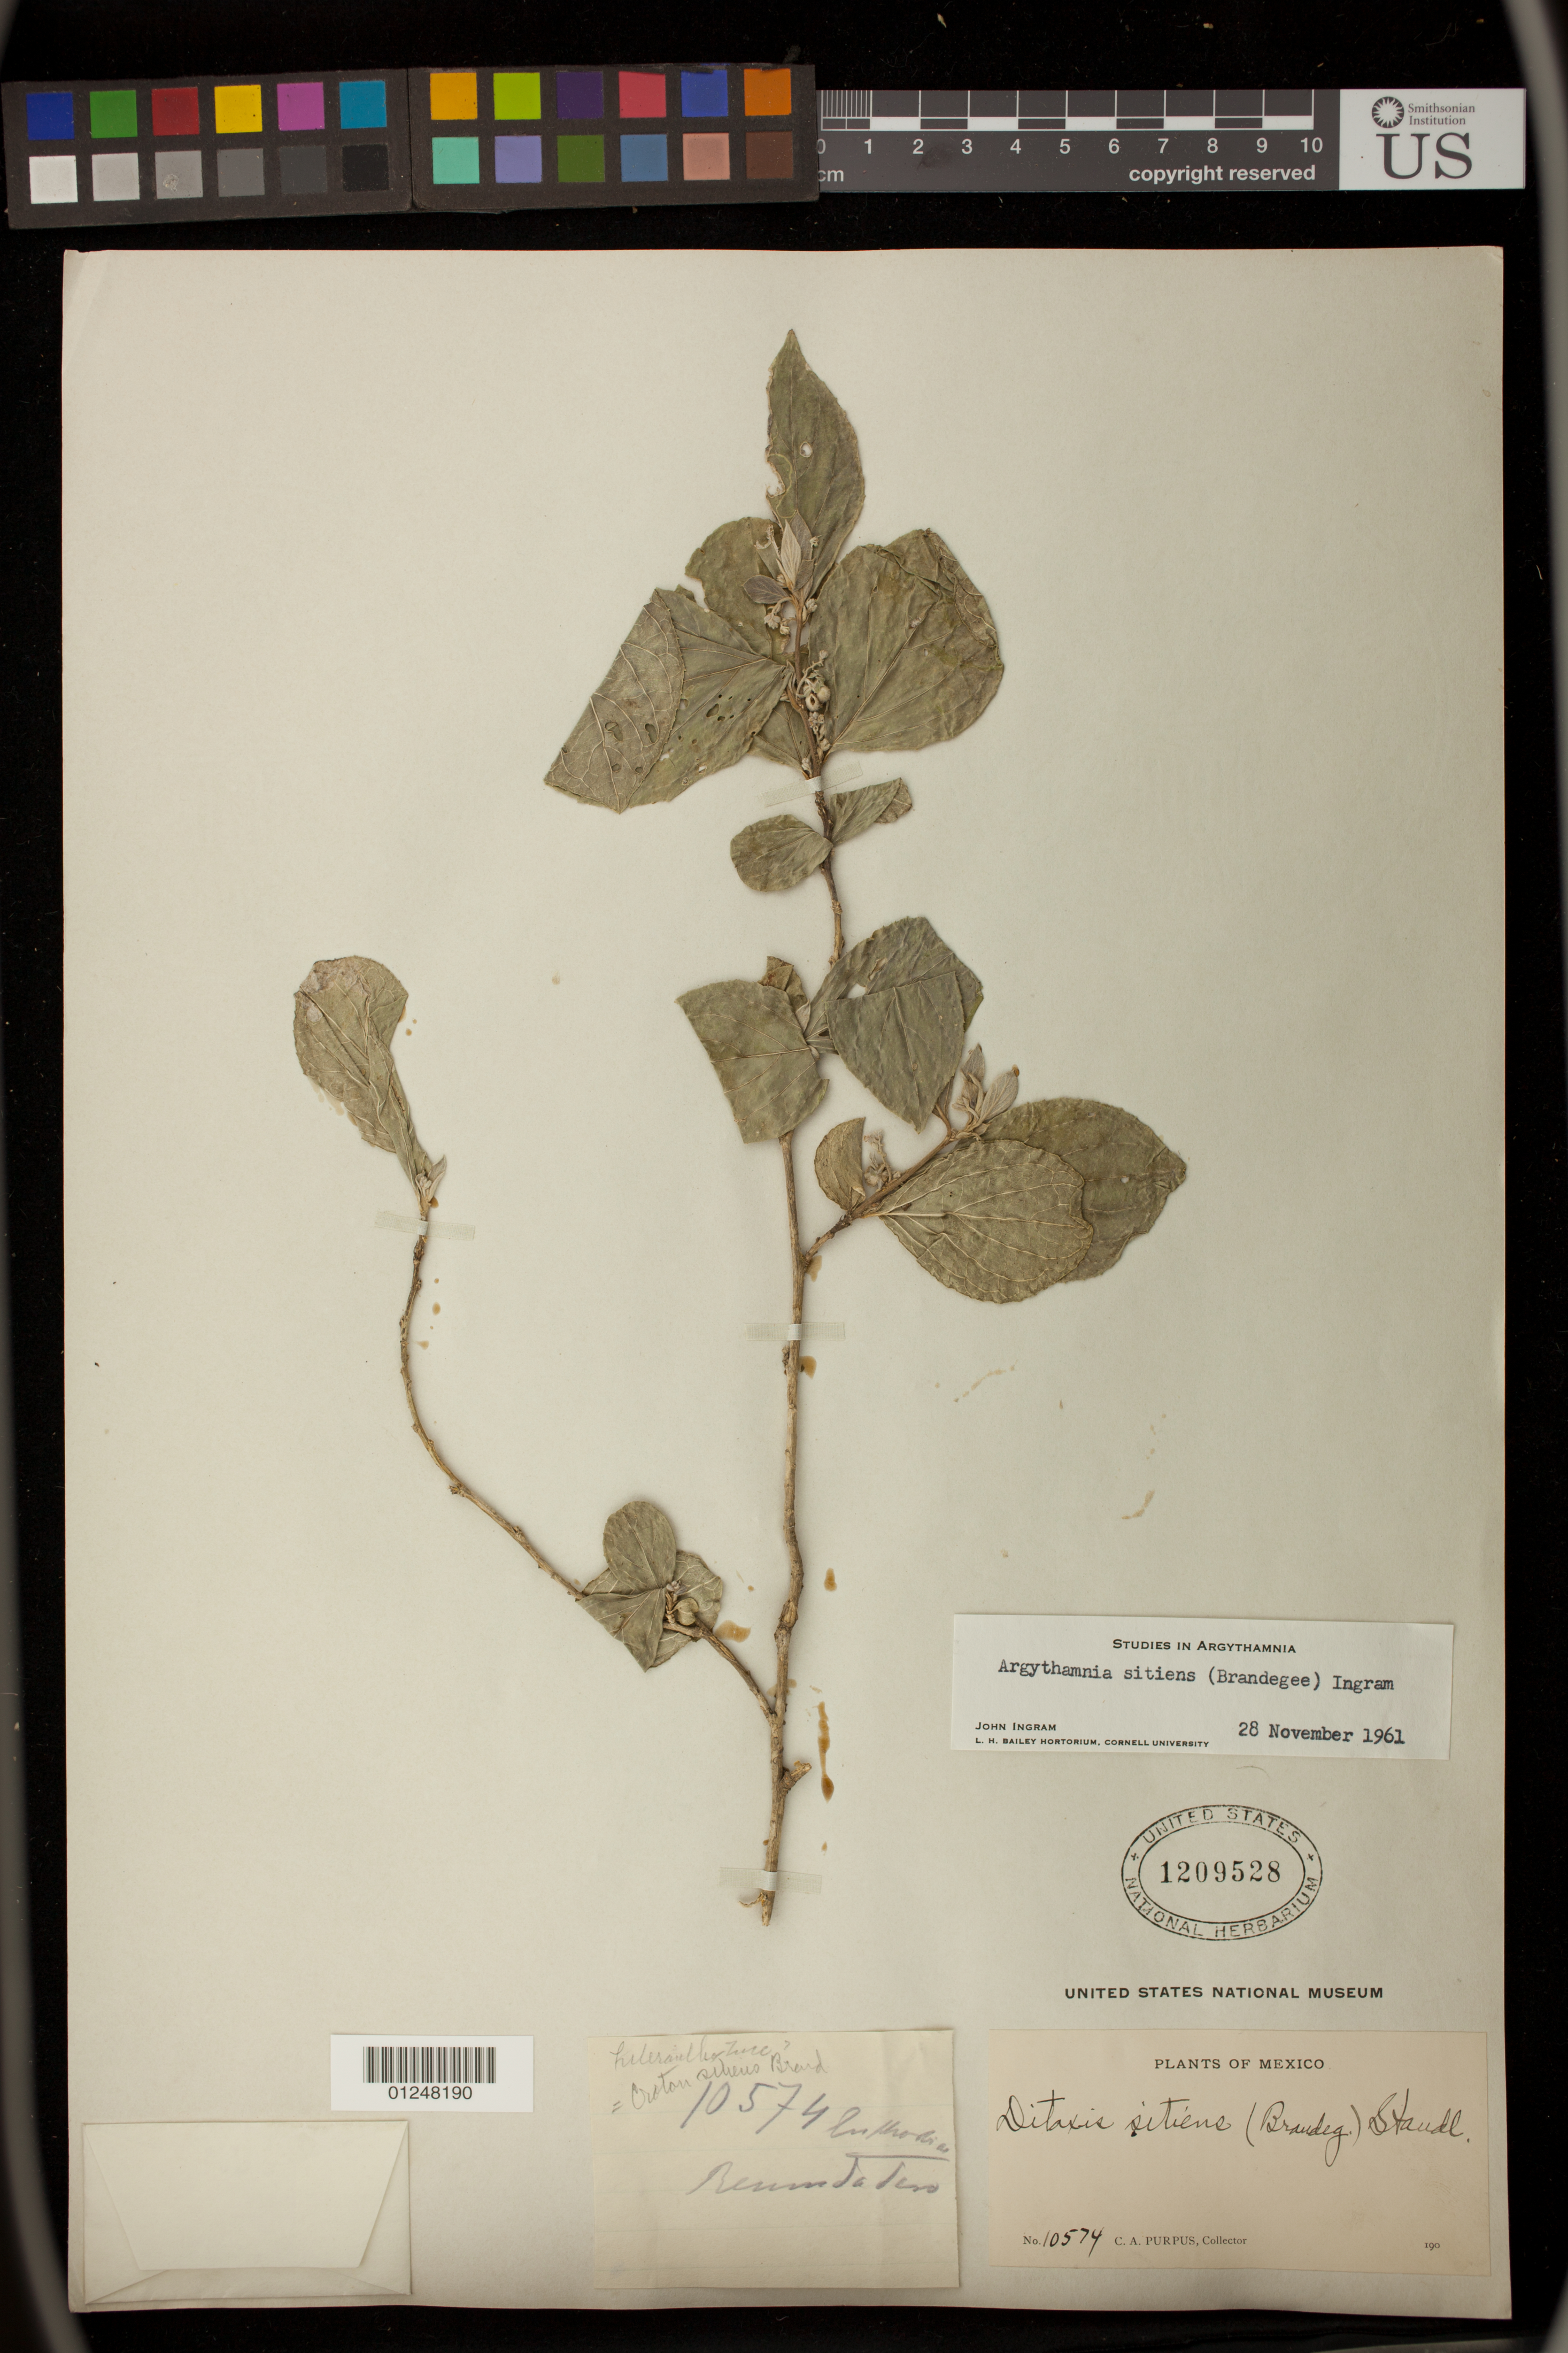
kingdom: Plantae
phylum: Tracheophyta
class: Magnoliopsida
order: Malpighiales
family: Euphorbiaceae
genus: Argythamnia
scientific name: Argythamnia sitiens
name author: (Brandegee) J.W. Ingram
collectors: C. A. Purpus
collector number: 10574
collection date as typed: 19--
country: Mexico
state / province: Veracruz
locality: Remulatero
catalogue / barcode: US 1209528